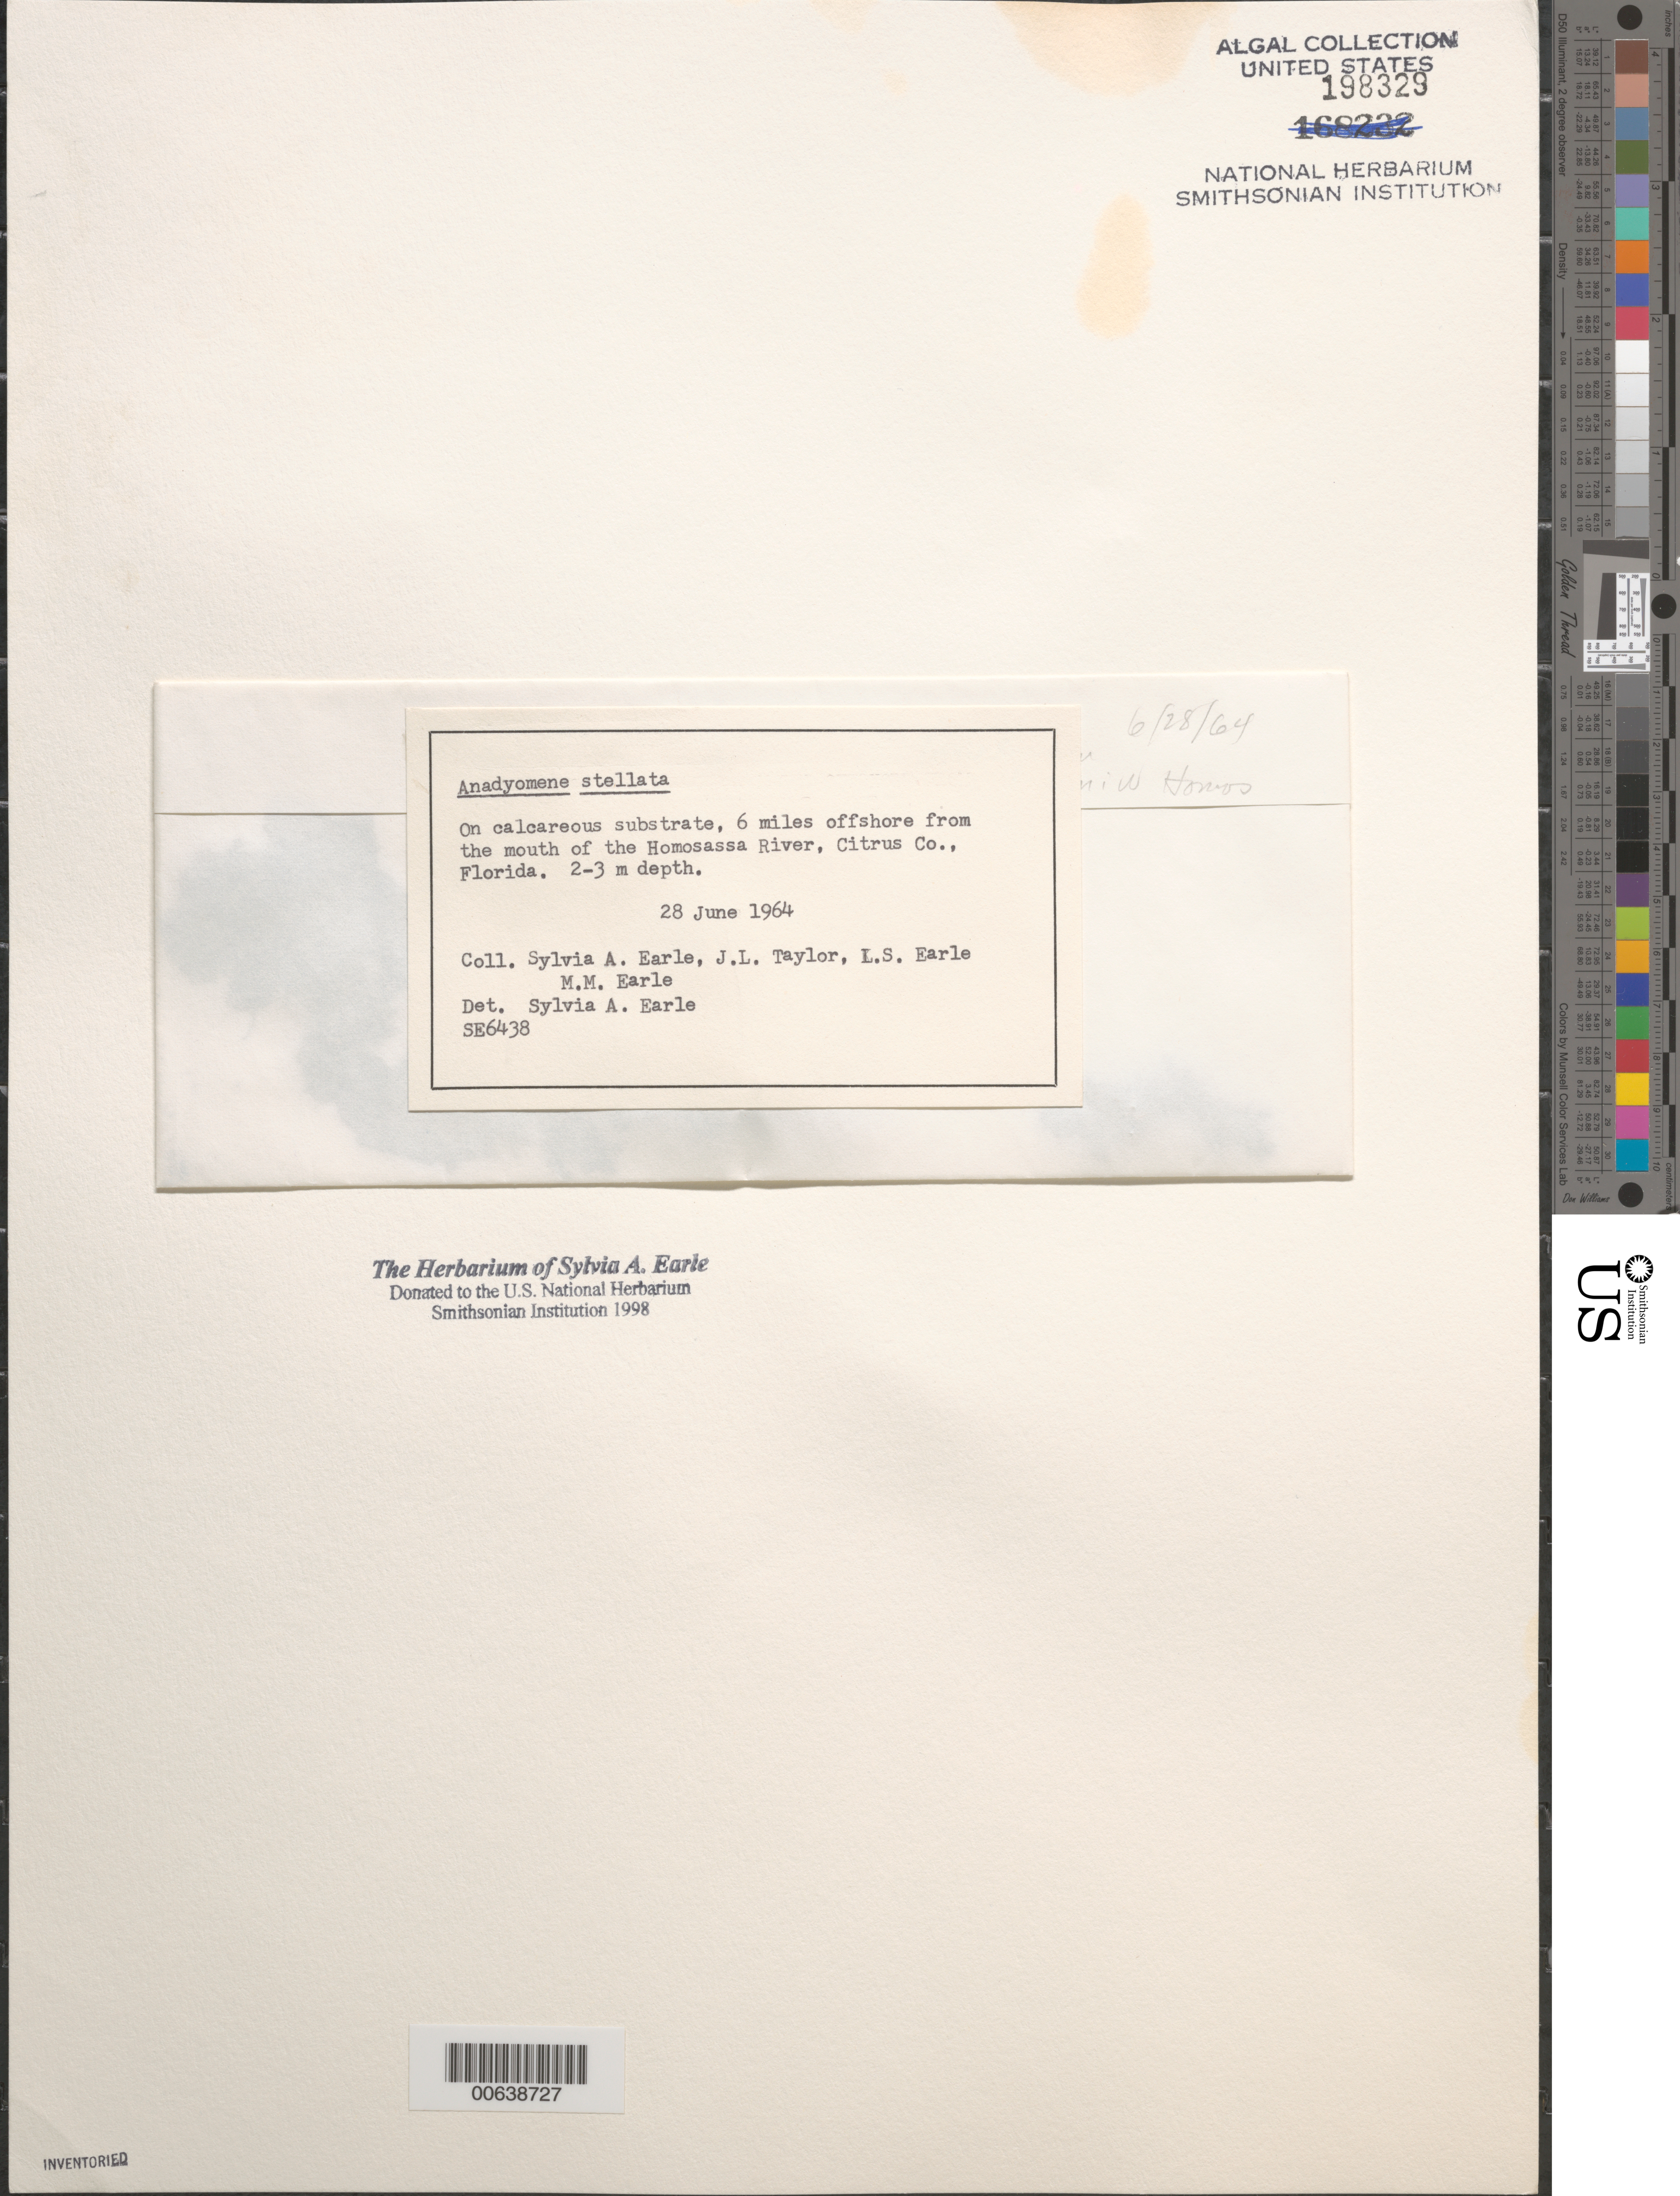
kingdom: Plantae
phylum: Chlorophyta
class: Ulvophyceae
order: Cladophorales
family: Anadyomenaceae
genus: Anadyomene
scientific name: Anadyomene stellata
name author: (Wulfen) C. Agardh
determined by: Earle, S. A.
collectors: S. A. Earle, J. L. Taylor, L. Earle & M. Earle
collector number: SE 6438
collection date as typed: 28 Jun 1964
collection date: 1964-06-28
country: United States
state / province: Florida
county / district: Citrus County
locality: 6 miles off Homosassa River mouth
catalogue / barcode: US 198329